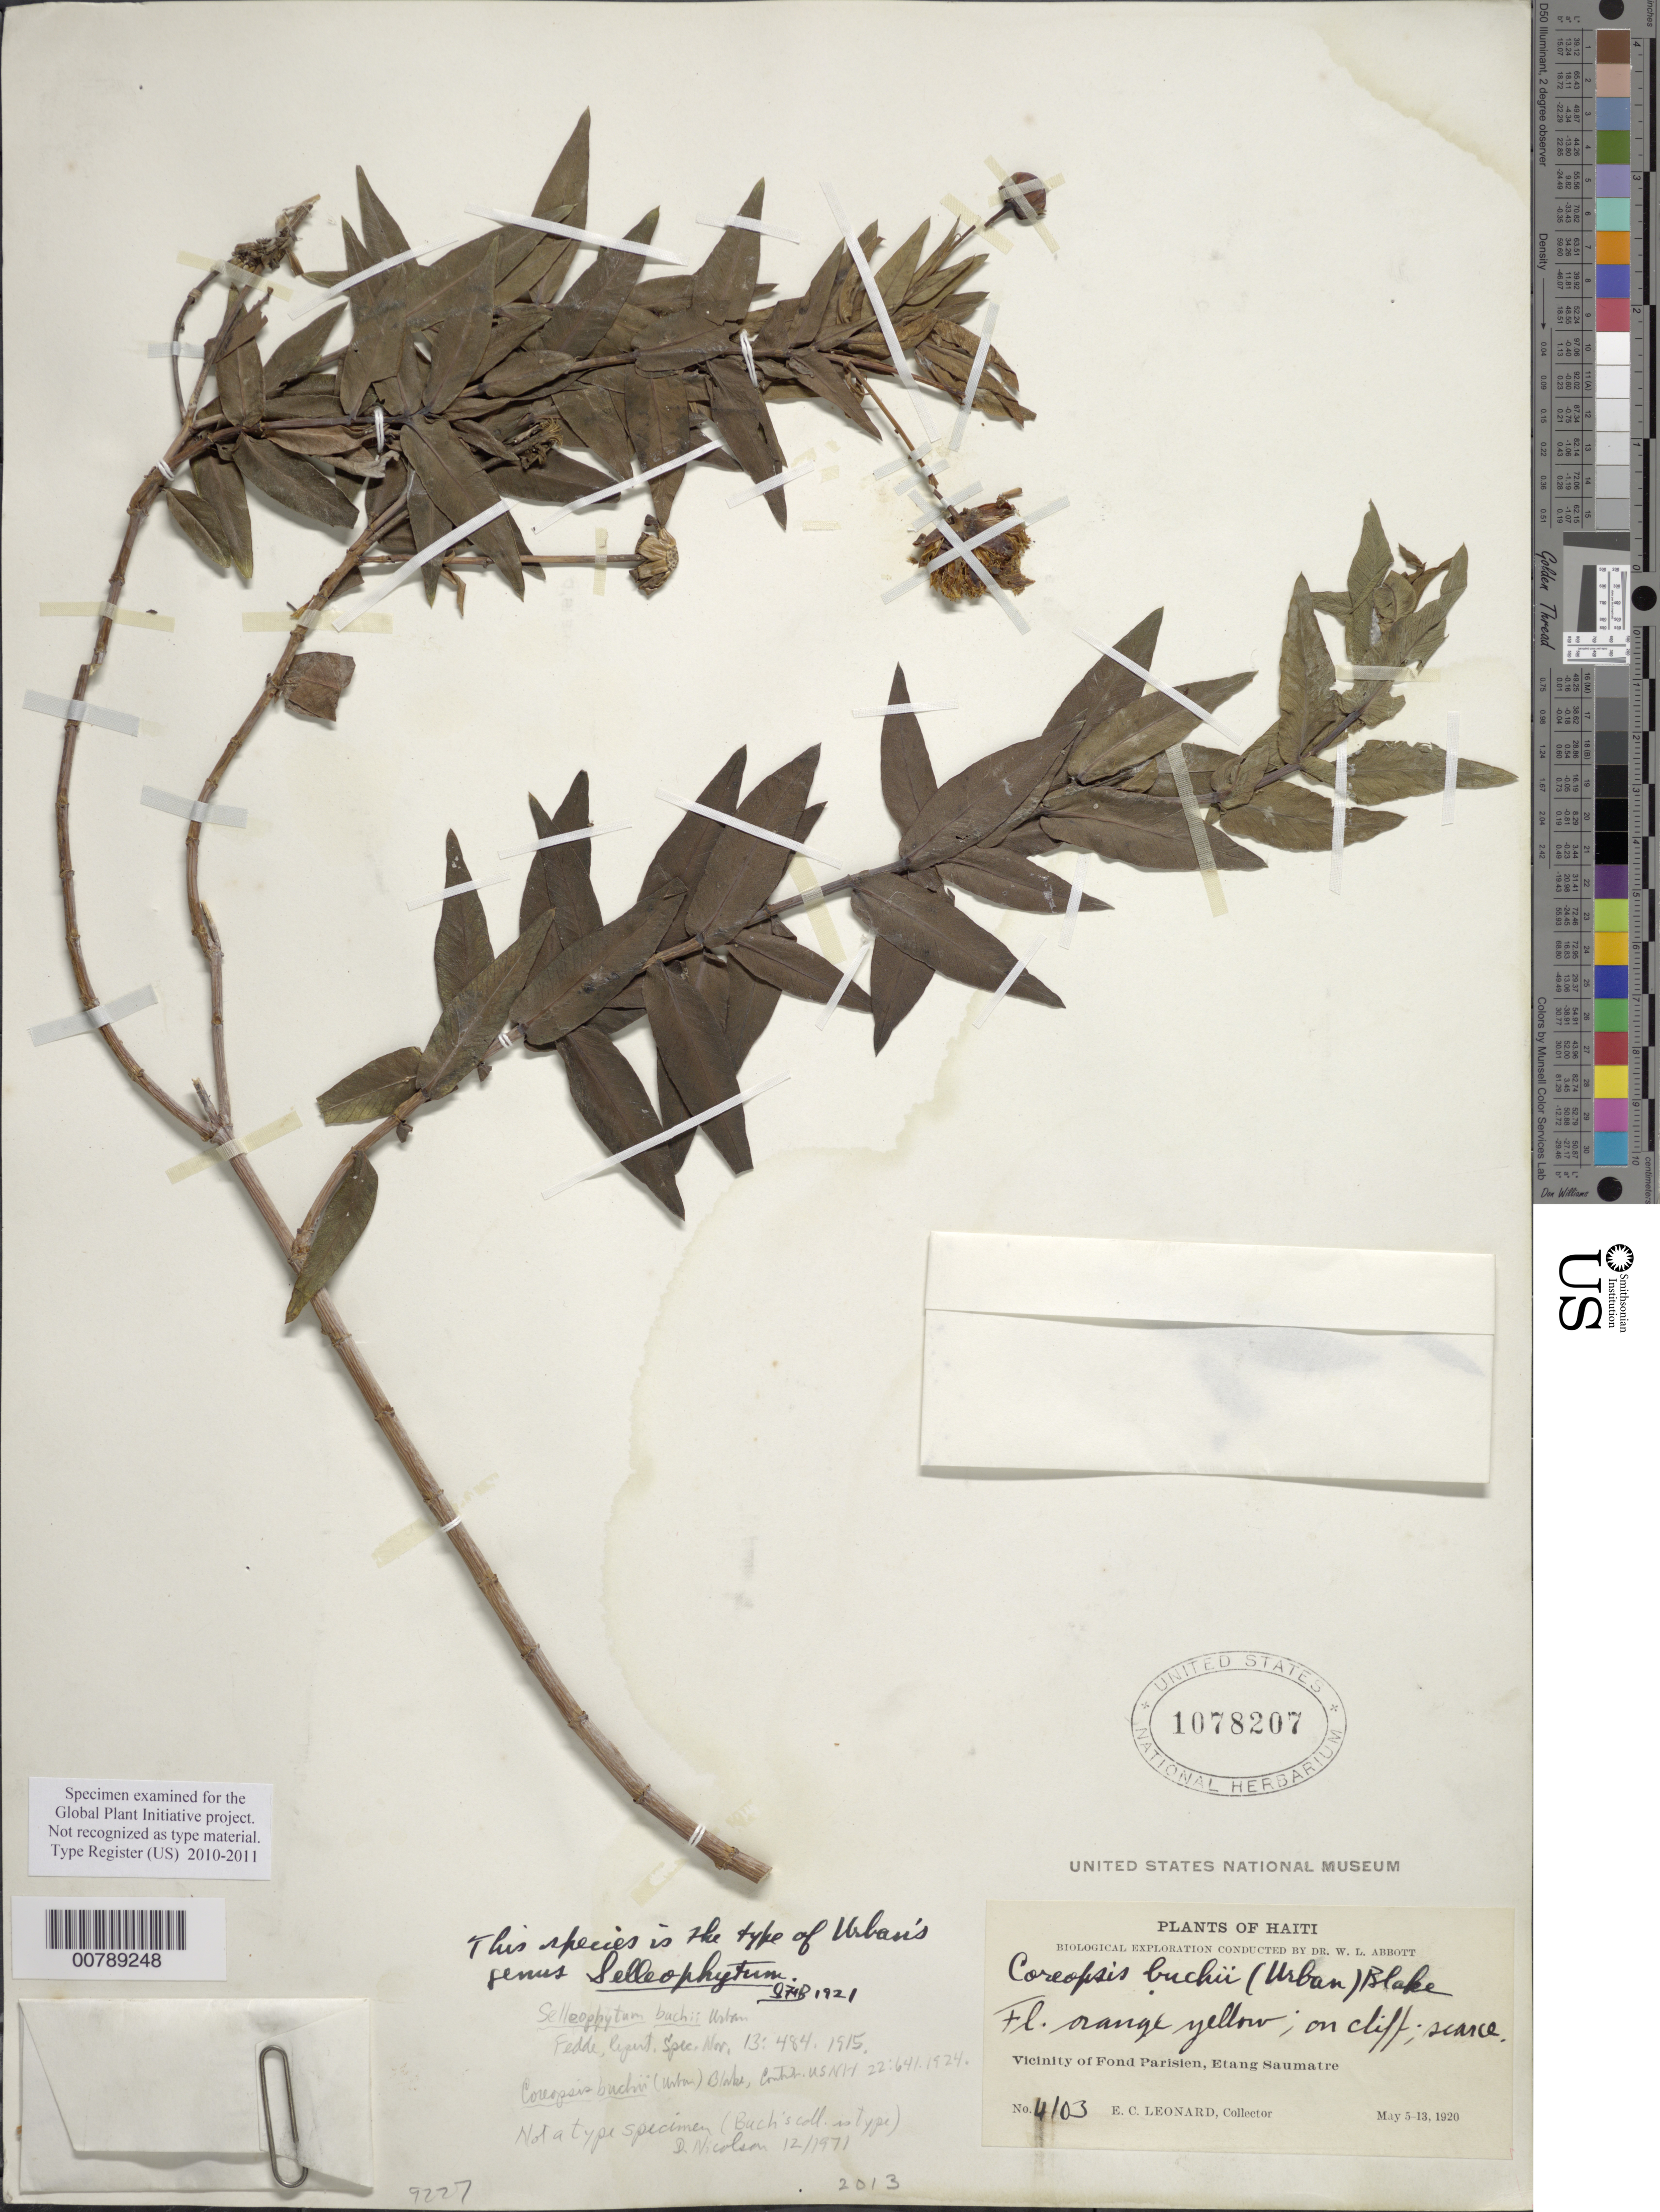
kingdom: Plantae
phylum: Tracheophyta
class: Magnoliopsida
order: Asterales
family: Asteraceae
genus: Coreopsis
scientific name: Coreopsis buchii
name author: (Urb.) S.F. Blake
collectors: E. C. Leonard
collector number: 4103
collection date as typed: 05 May 1920 to 13 May 1920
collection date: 1920-05-05/1920-05-13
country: Haiti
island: Hispaniola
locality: Vicinity of Fond Parisien, Etang Saumatre; on cliff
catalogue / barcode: US 1078207